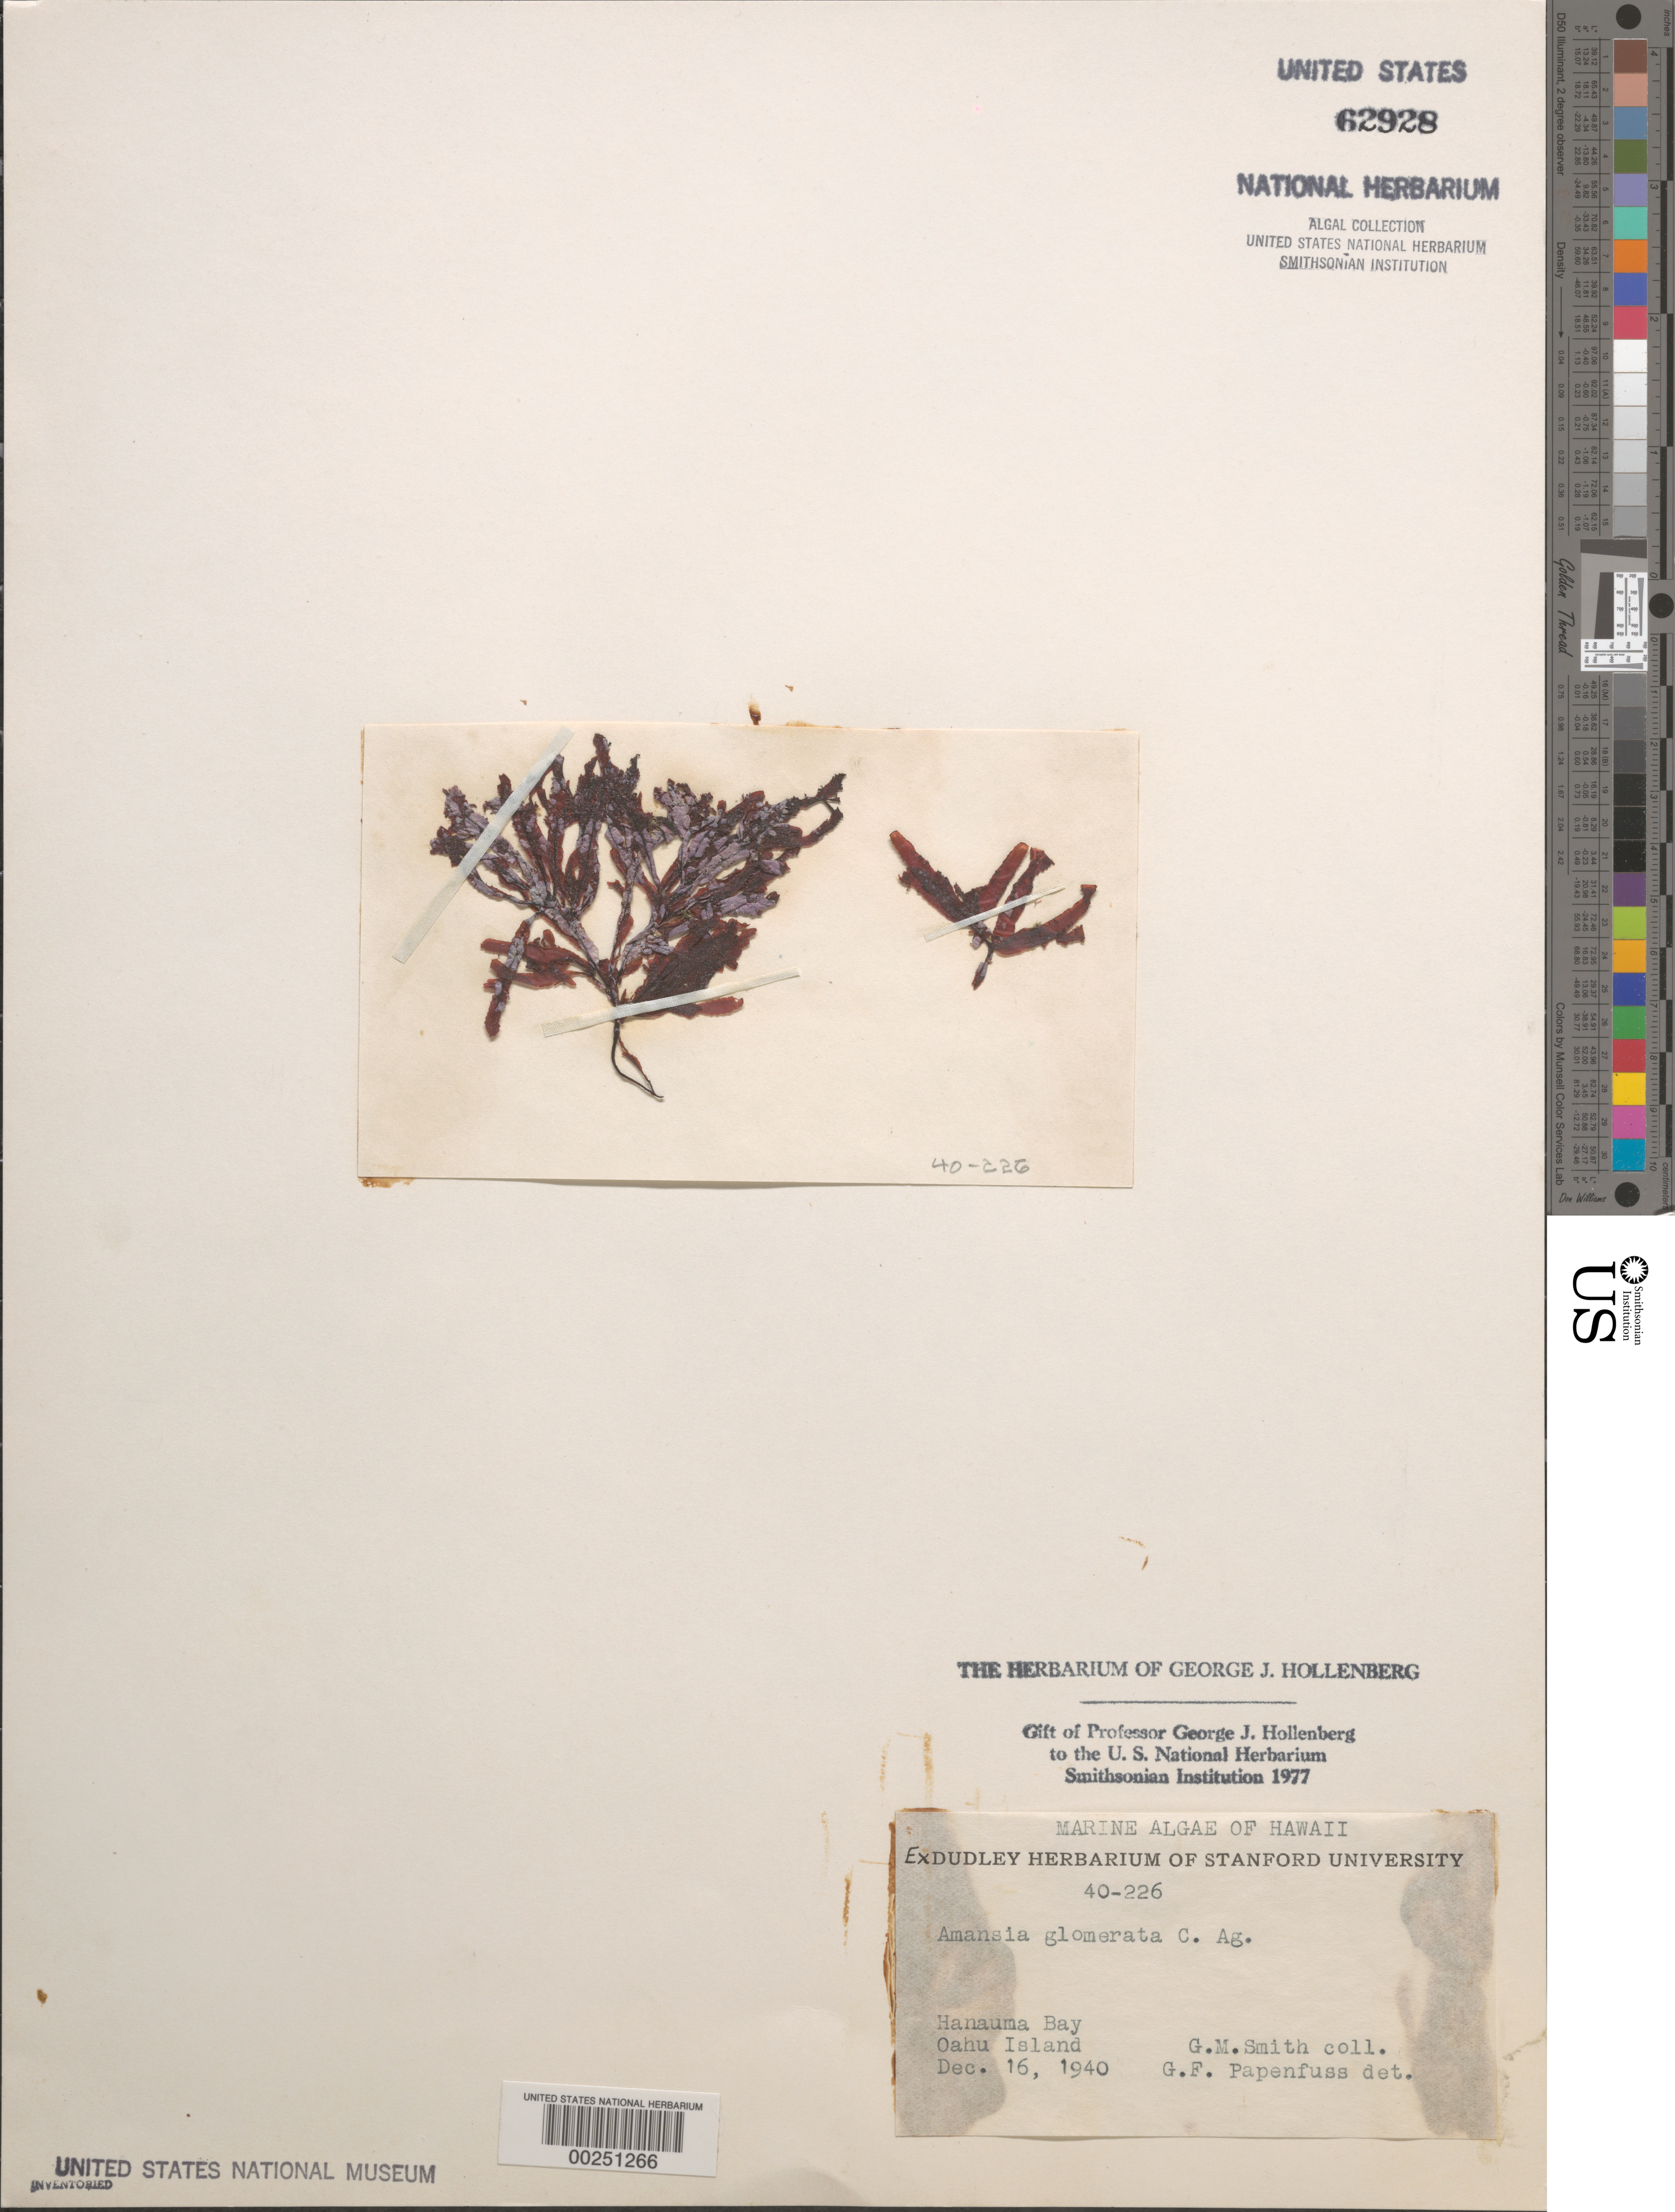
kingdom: Plantae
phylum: Rhodophyta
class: Florideophyceae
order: Ceramiales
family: Rhodomelaceae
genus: Amansia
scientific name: Amansia glomerata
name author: C. Agardh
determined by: Papenfuss, George F.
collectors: G. M. Smith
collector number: Gms 40-226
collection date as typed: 16 Dec 1940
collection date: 1940-12-16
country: United States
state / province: Hawaii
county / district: Honolulu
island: Oahu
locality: Hanauma Bay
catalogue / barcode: US 62928